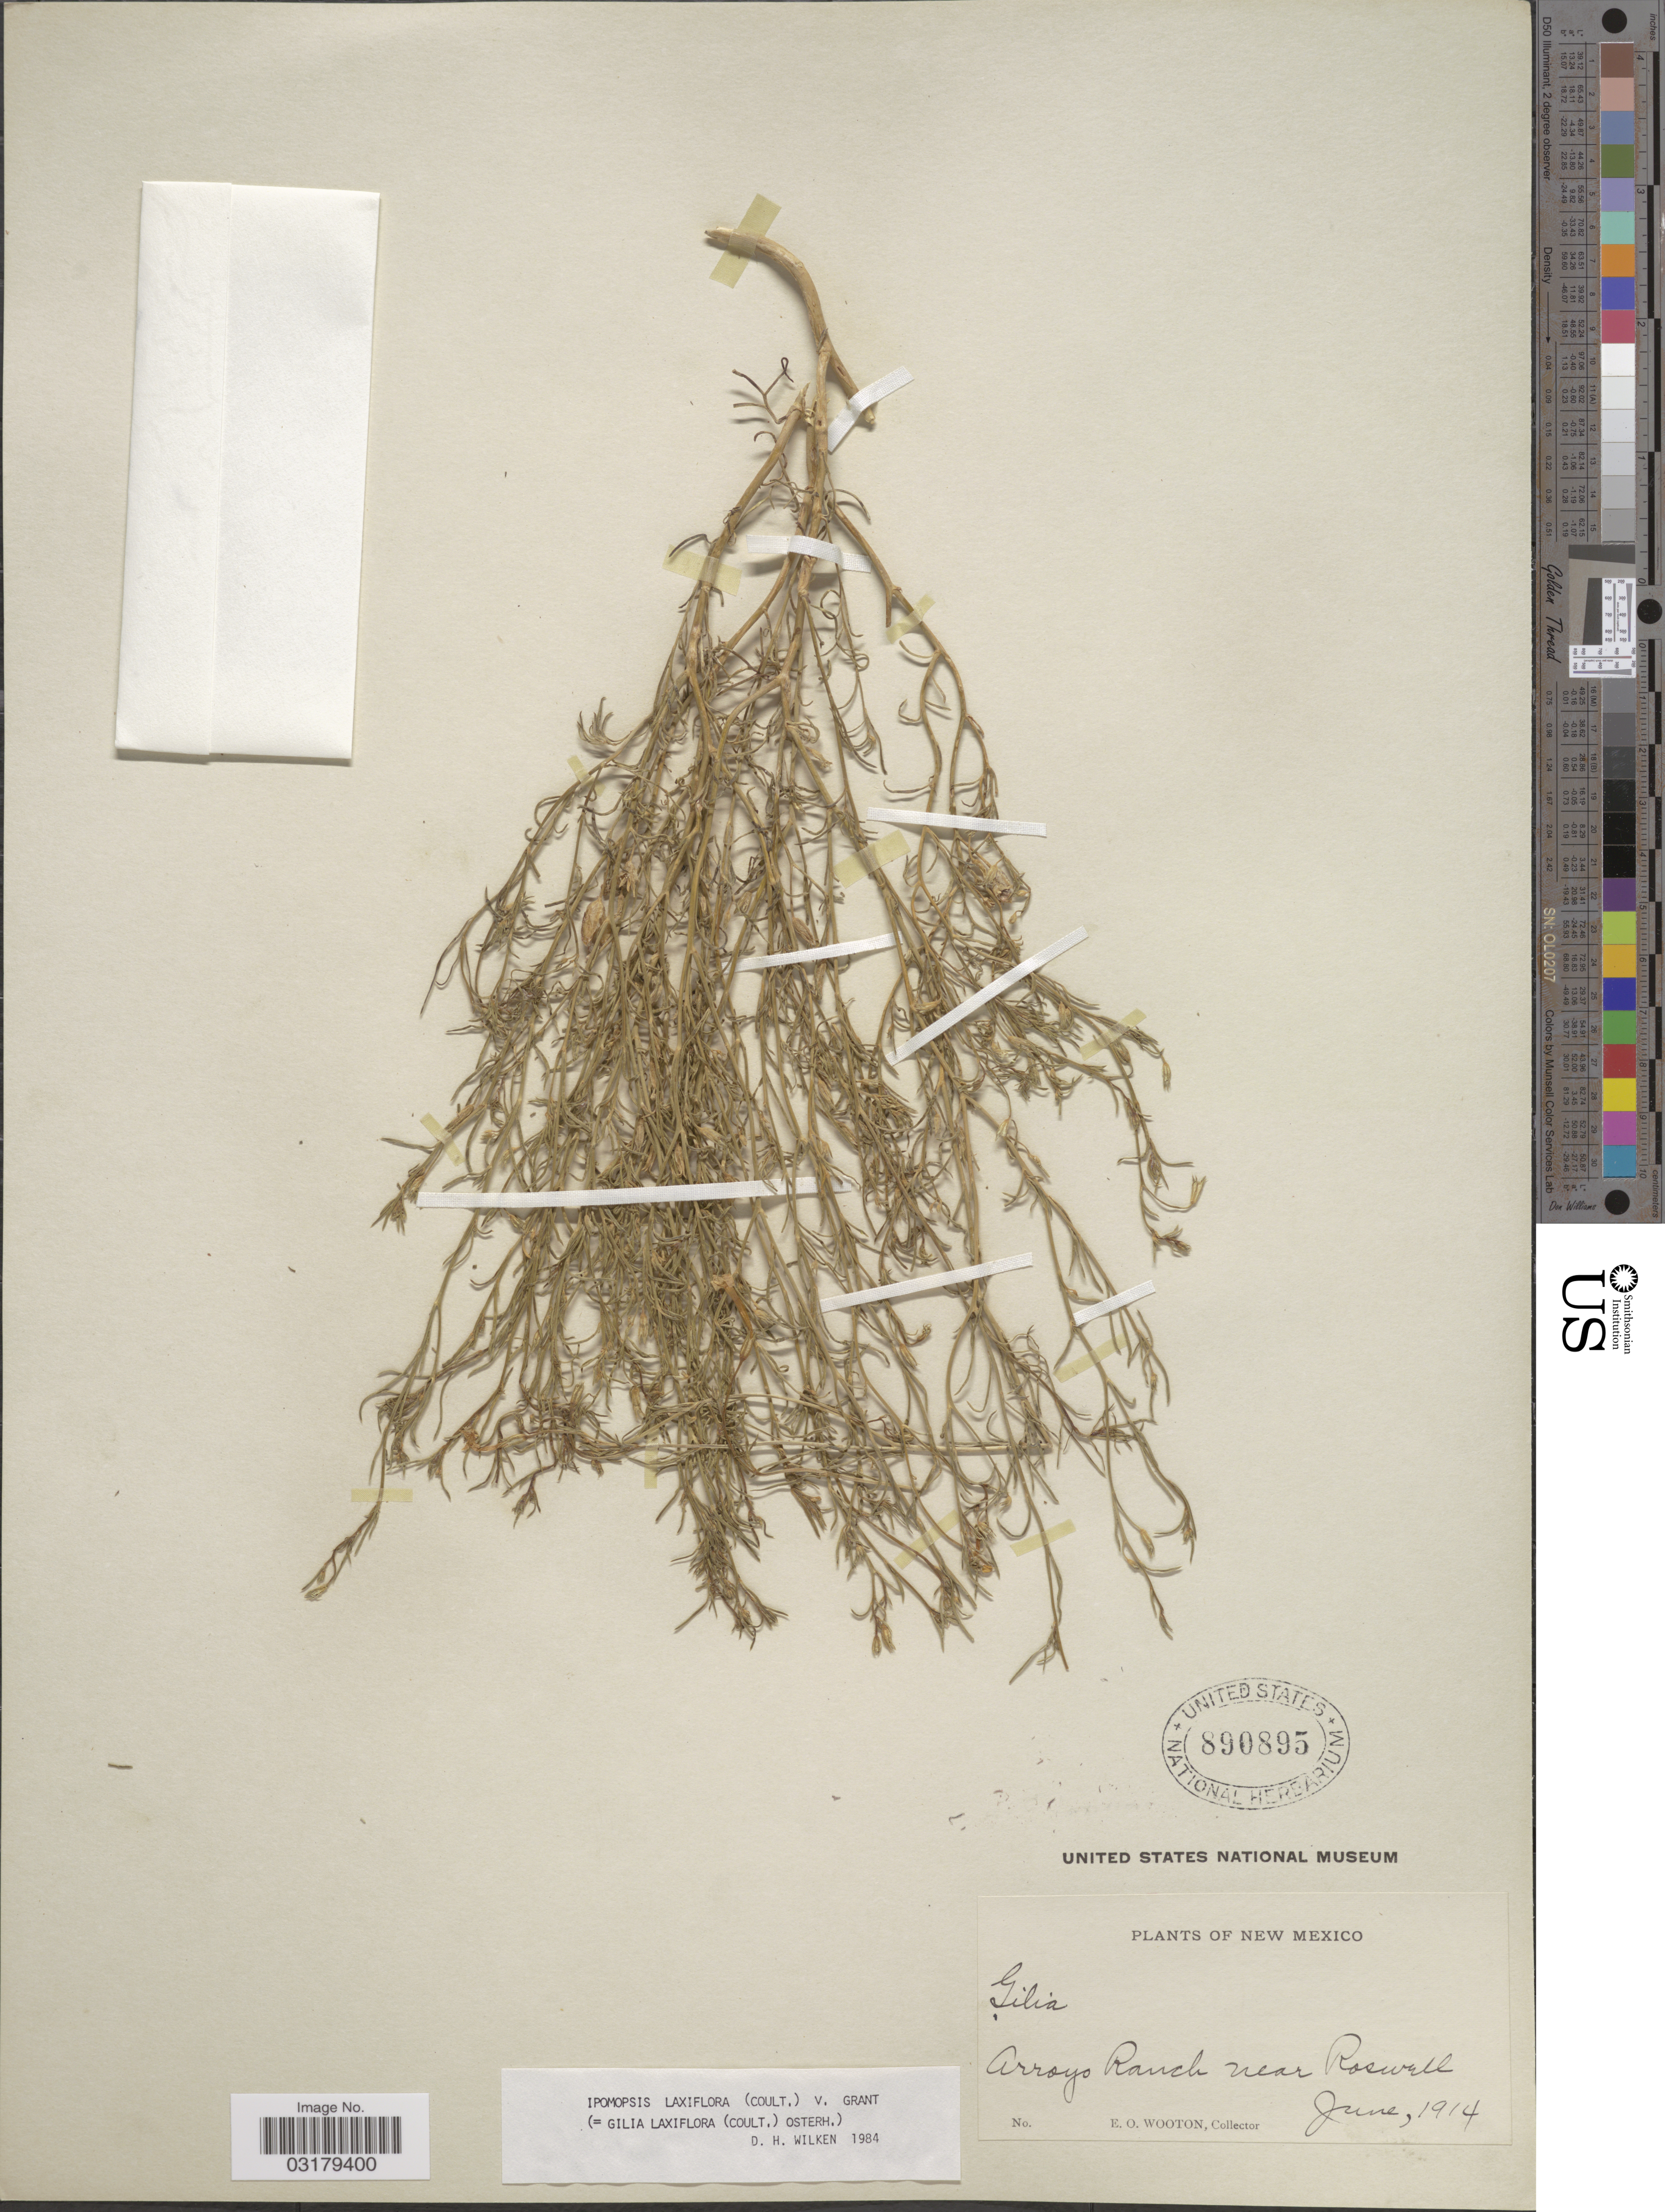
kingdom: Plantae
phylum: Tracheophyta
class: Magnoliopsida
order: Ericales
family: Polemoniaceae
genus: Ipomopsis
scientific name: Ipomopsis laxiflora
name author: (J.M. Coult.) V.E. Grant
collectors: E. O. Wooton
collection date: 1914-06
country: United States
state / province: New Mexico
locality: Arroyo Ranch near Roswell.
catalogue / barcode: US 890895